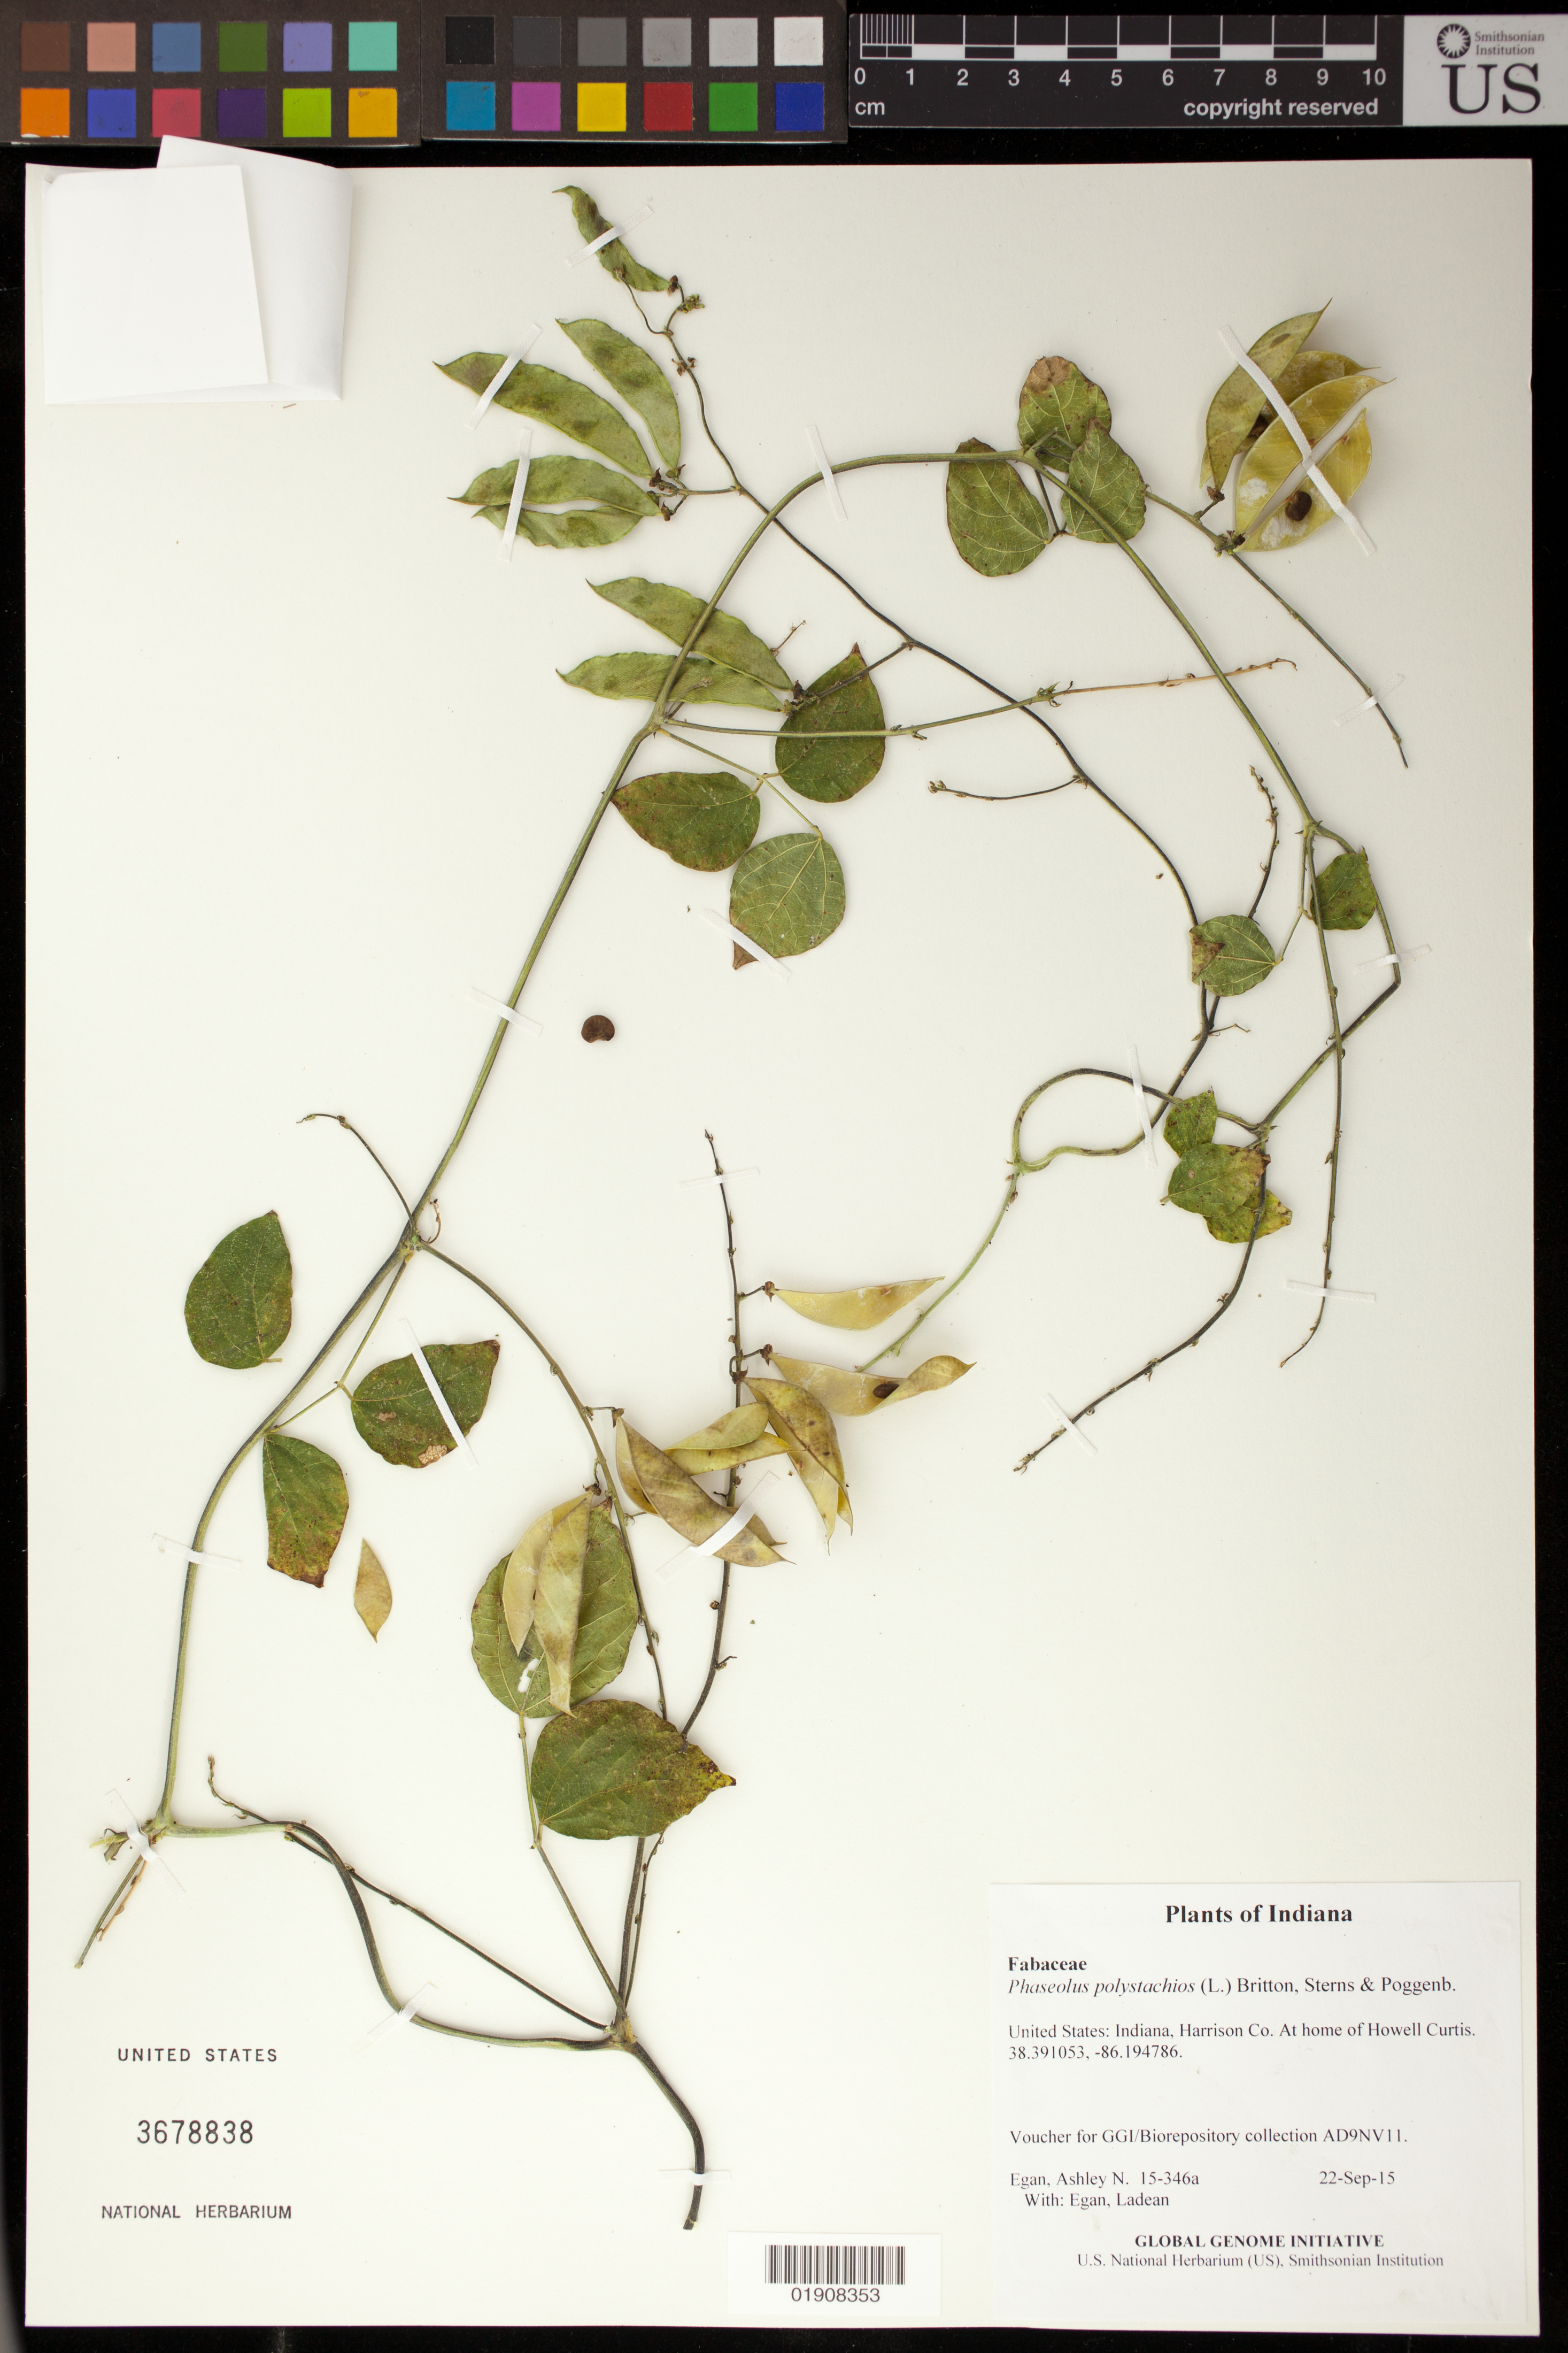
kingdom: Plantae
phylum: Tracheophyta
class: Magnoliopsida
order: Fabales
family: Fabaceae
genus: Phaseolus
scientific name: Phaseolus polystachios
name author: (L.) Britton, Stearns & Poggenb.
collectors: A. N. Egan & L. Egan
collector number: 15-346a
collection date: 2015-09-22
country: United States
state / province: Indiana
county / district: Harrison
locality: At home of Howell Curtis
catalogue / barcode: US 3678838